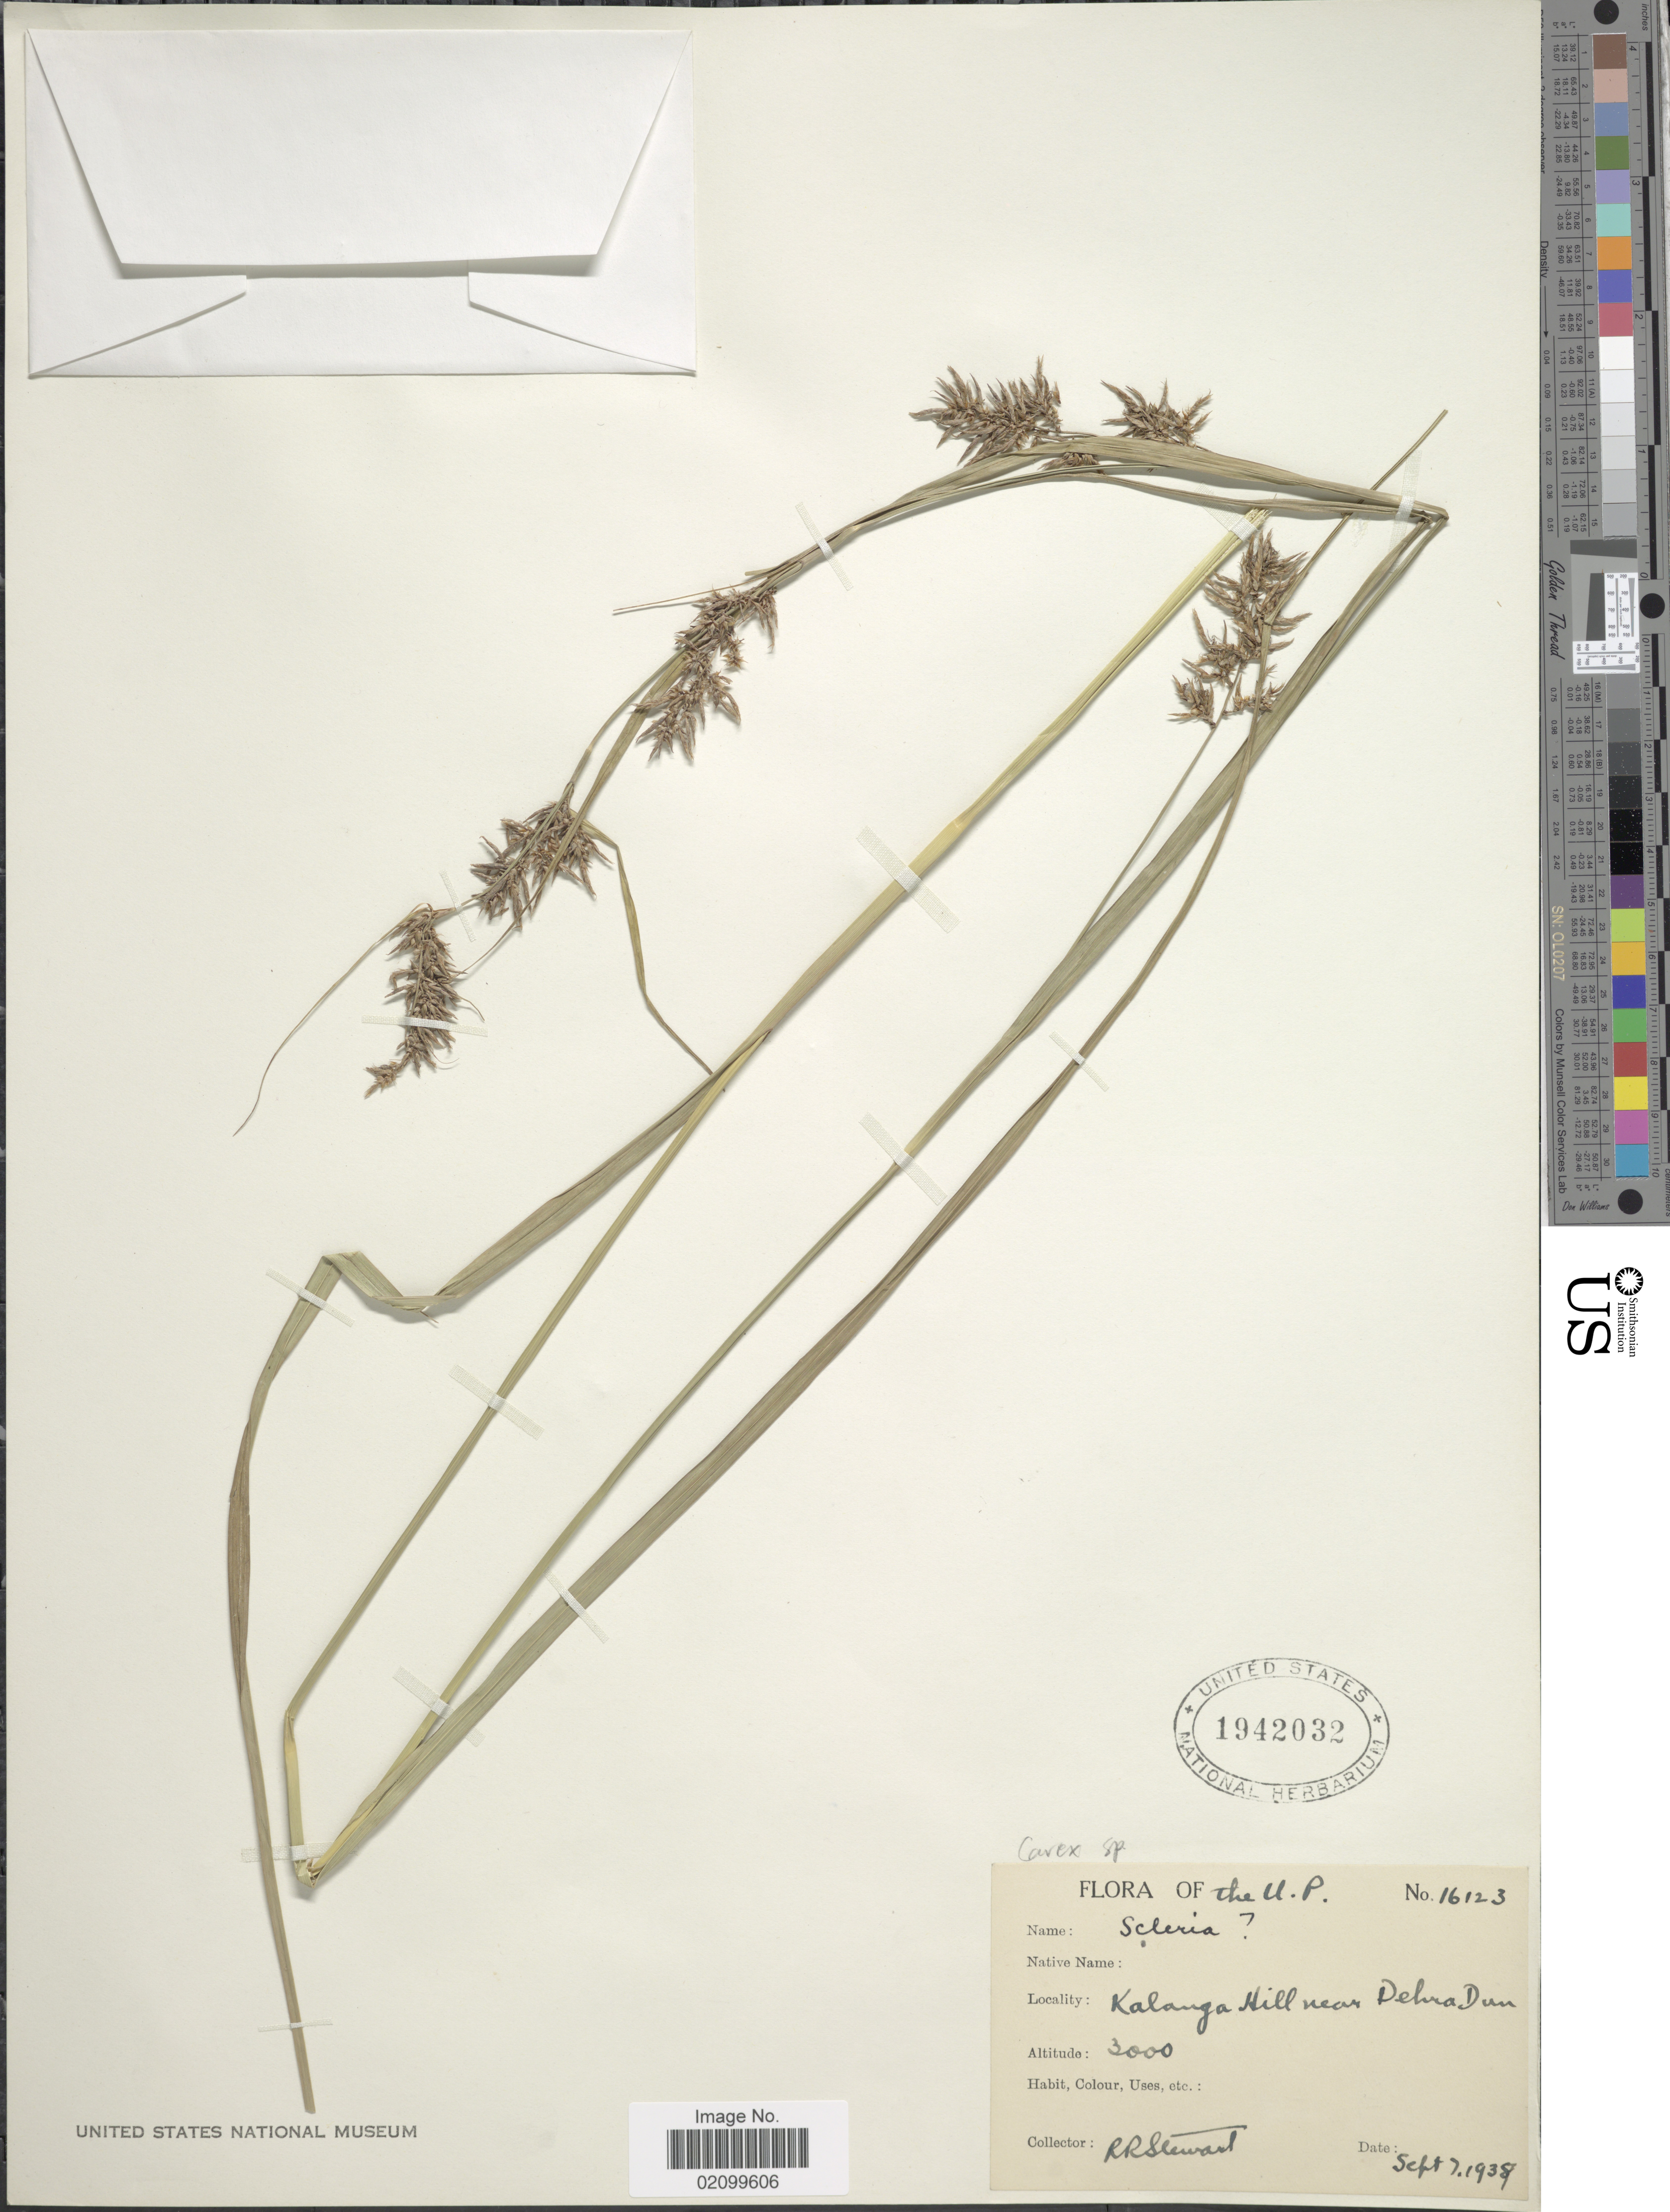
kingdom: Plantae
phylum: Tracheophyta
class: Liliopsida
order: Poales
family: Cyperaceae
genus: Scleria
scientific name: Scleria sp.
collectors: R. R. Stewart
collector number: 16123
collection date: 1938-09-07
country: India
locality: The U.P. Kalanga Hill near Dehra Dun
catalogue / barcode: US 1942032